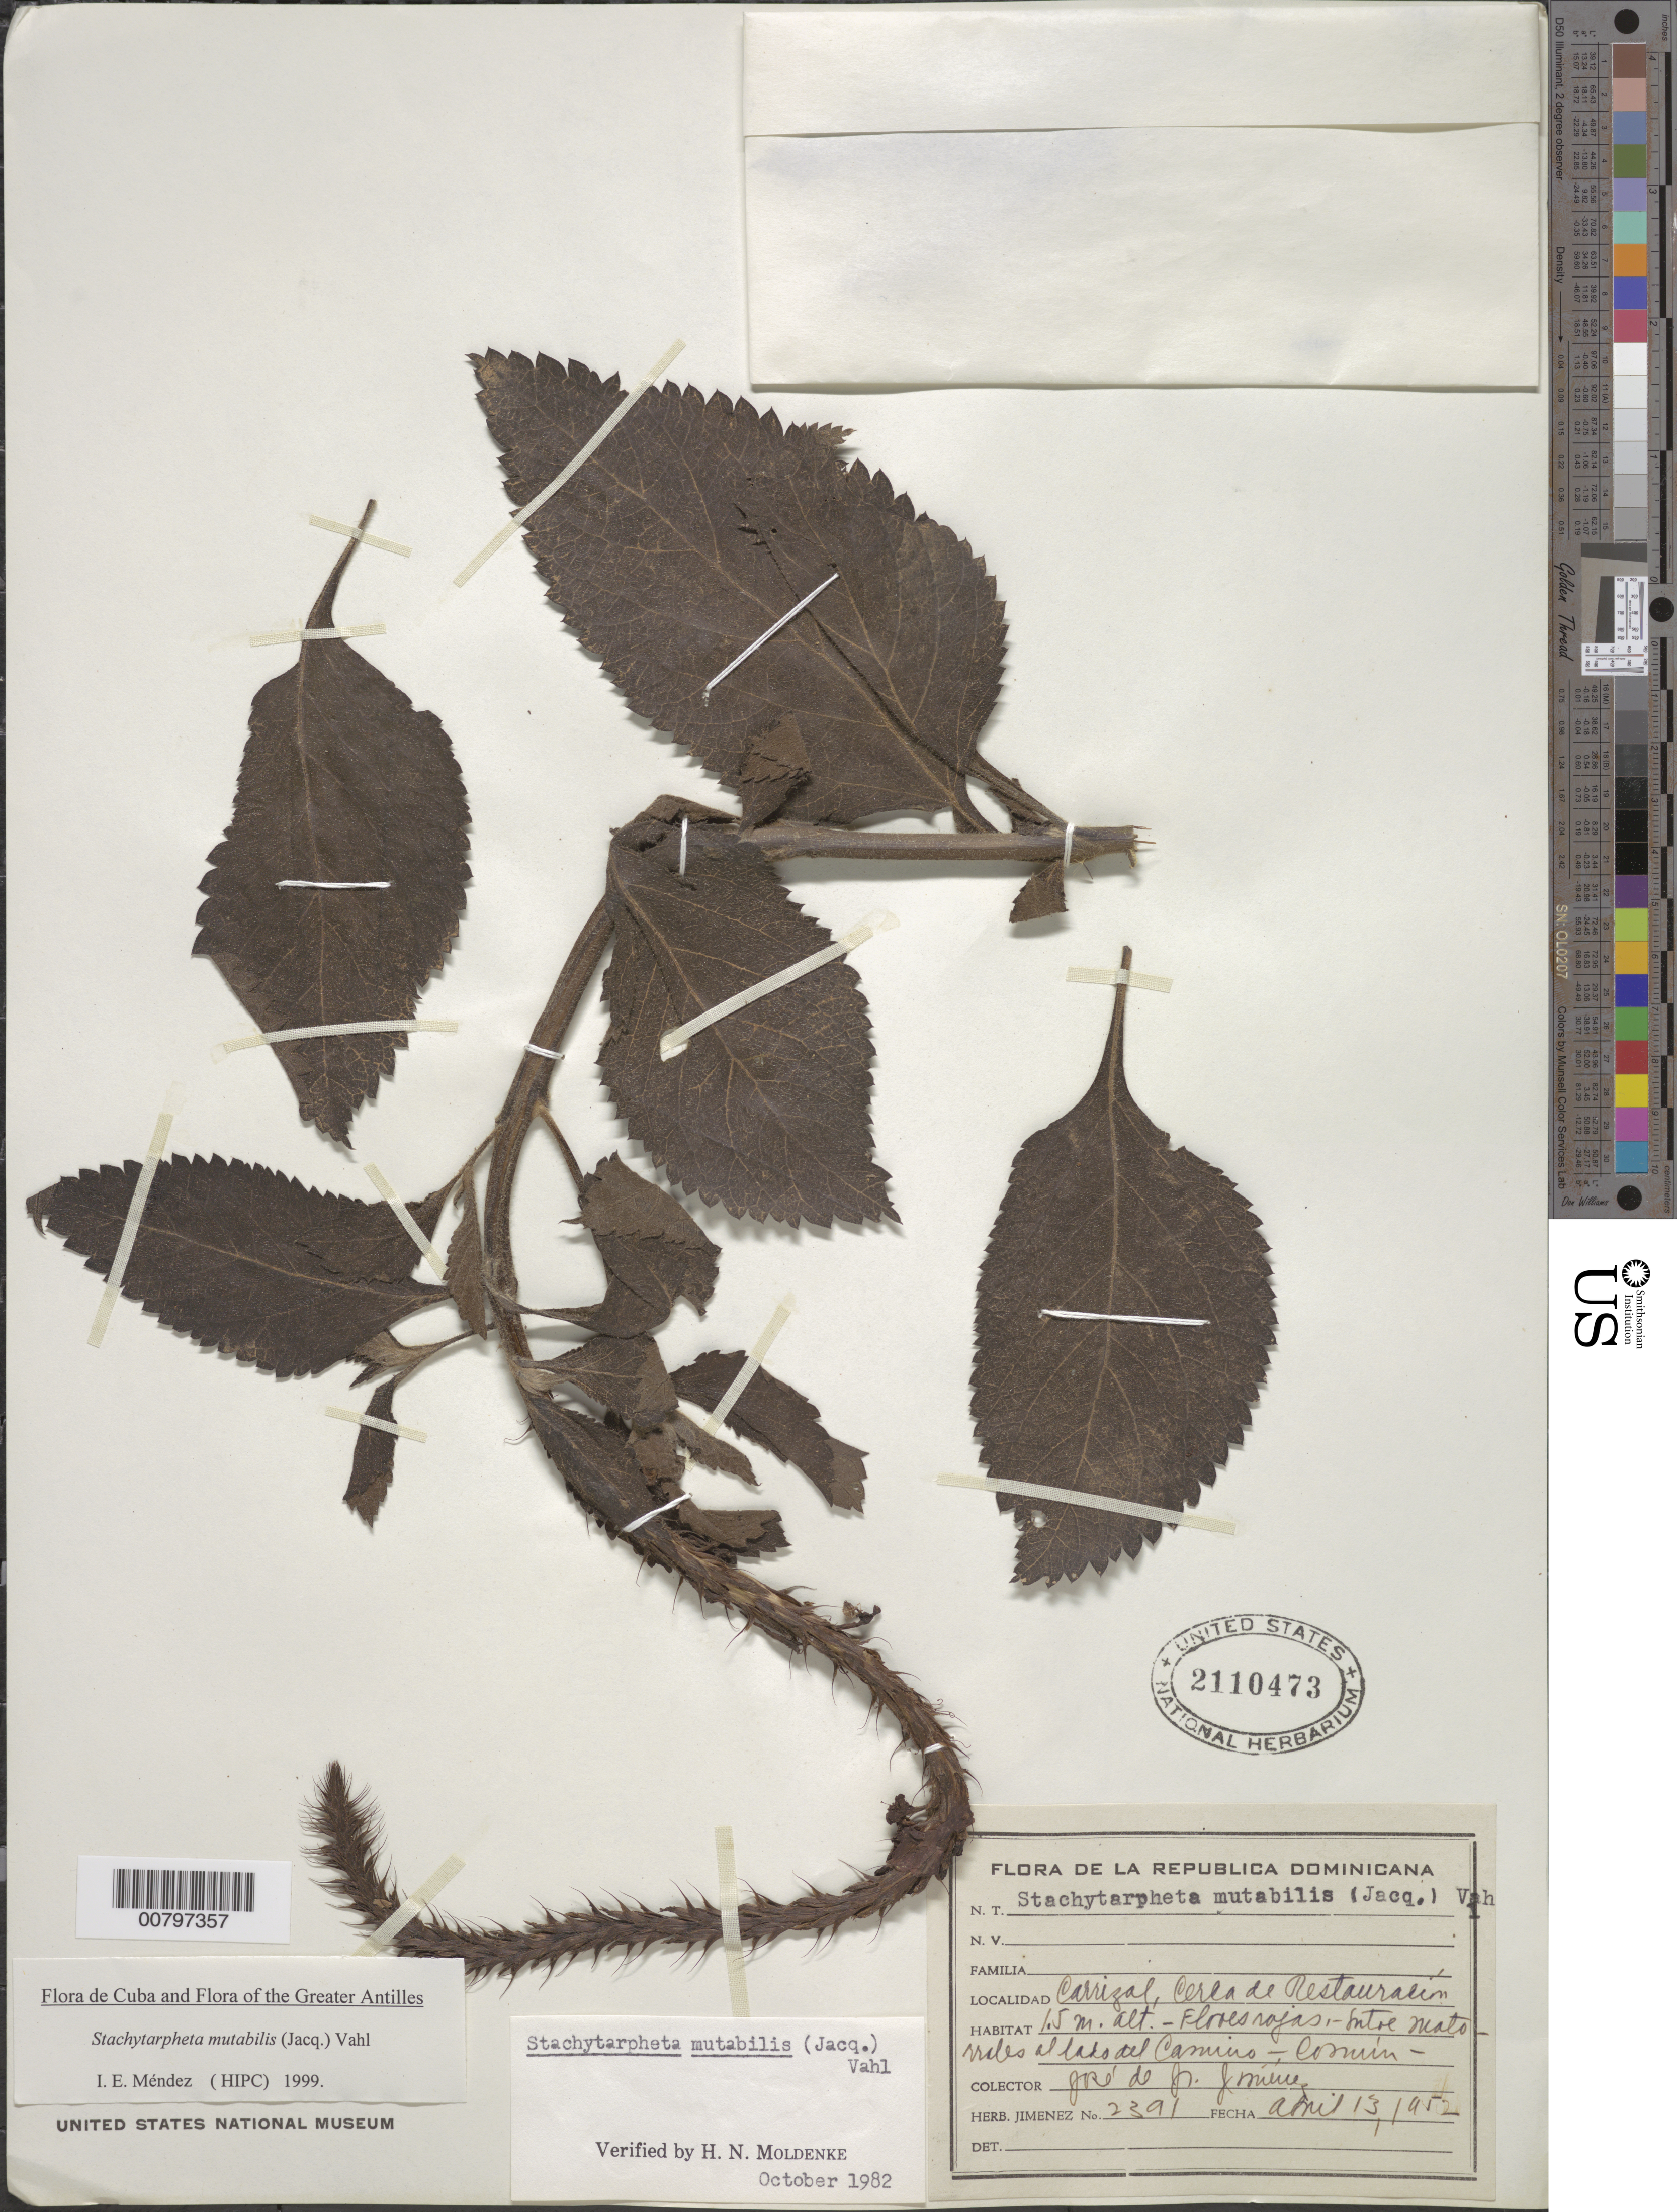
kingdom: Plantae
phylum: Tracheophyta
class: Magnoliopsida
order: Lamiales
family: Verbenaceae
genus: Stachytarpheta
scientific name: Stachytarpheta mutabilis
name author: (Jacq.) Vahl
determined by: Méndez, Isidro E., (HIPC)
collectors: J. J. Jiménez Almonte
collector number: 2391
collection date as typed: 13 Apr 1952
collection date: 1952-04-13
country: Dominican Republic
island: Hispaniola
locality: Carrizal, near restaurant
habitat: Roadside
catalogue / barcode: US 2110473